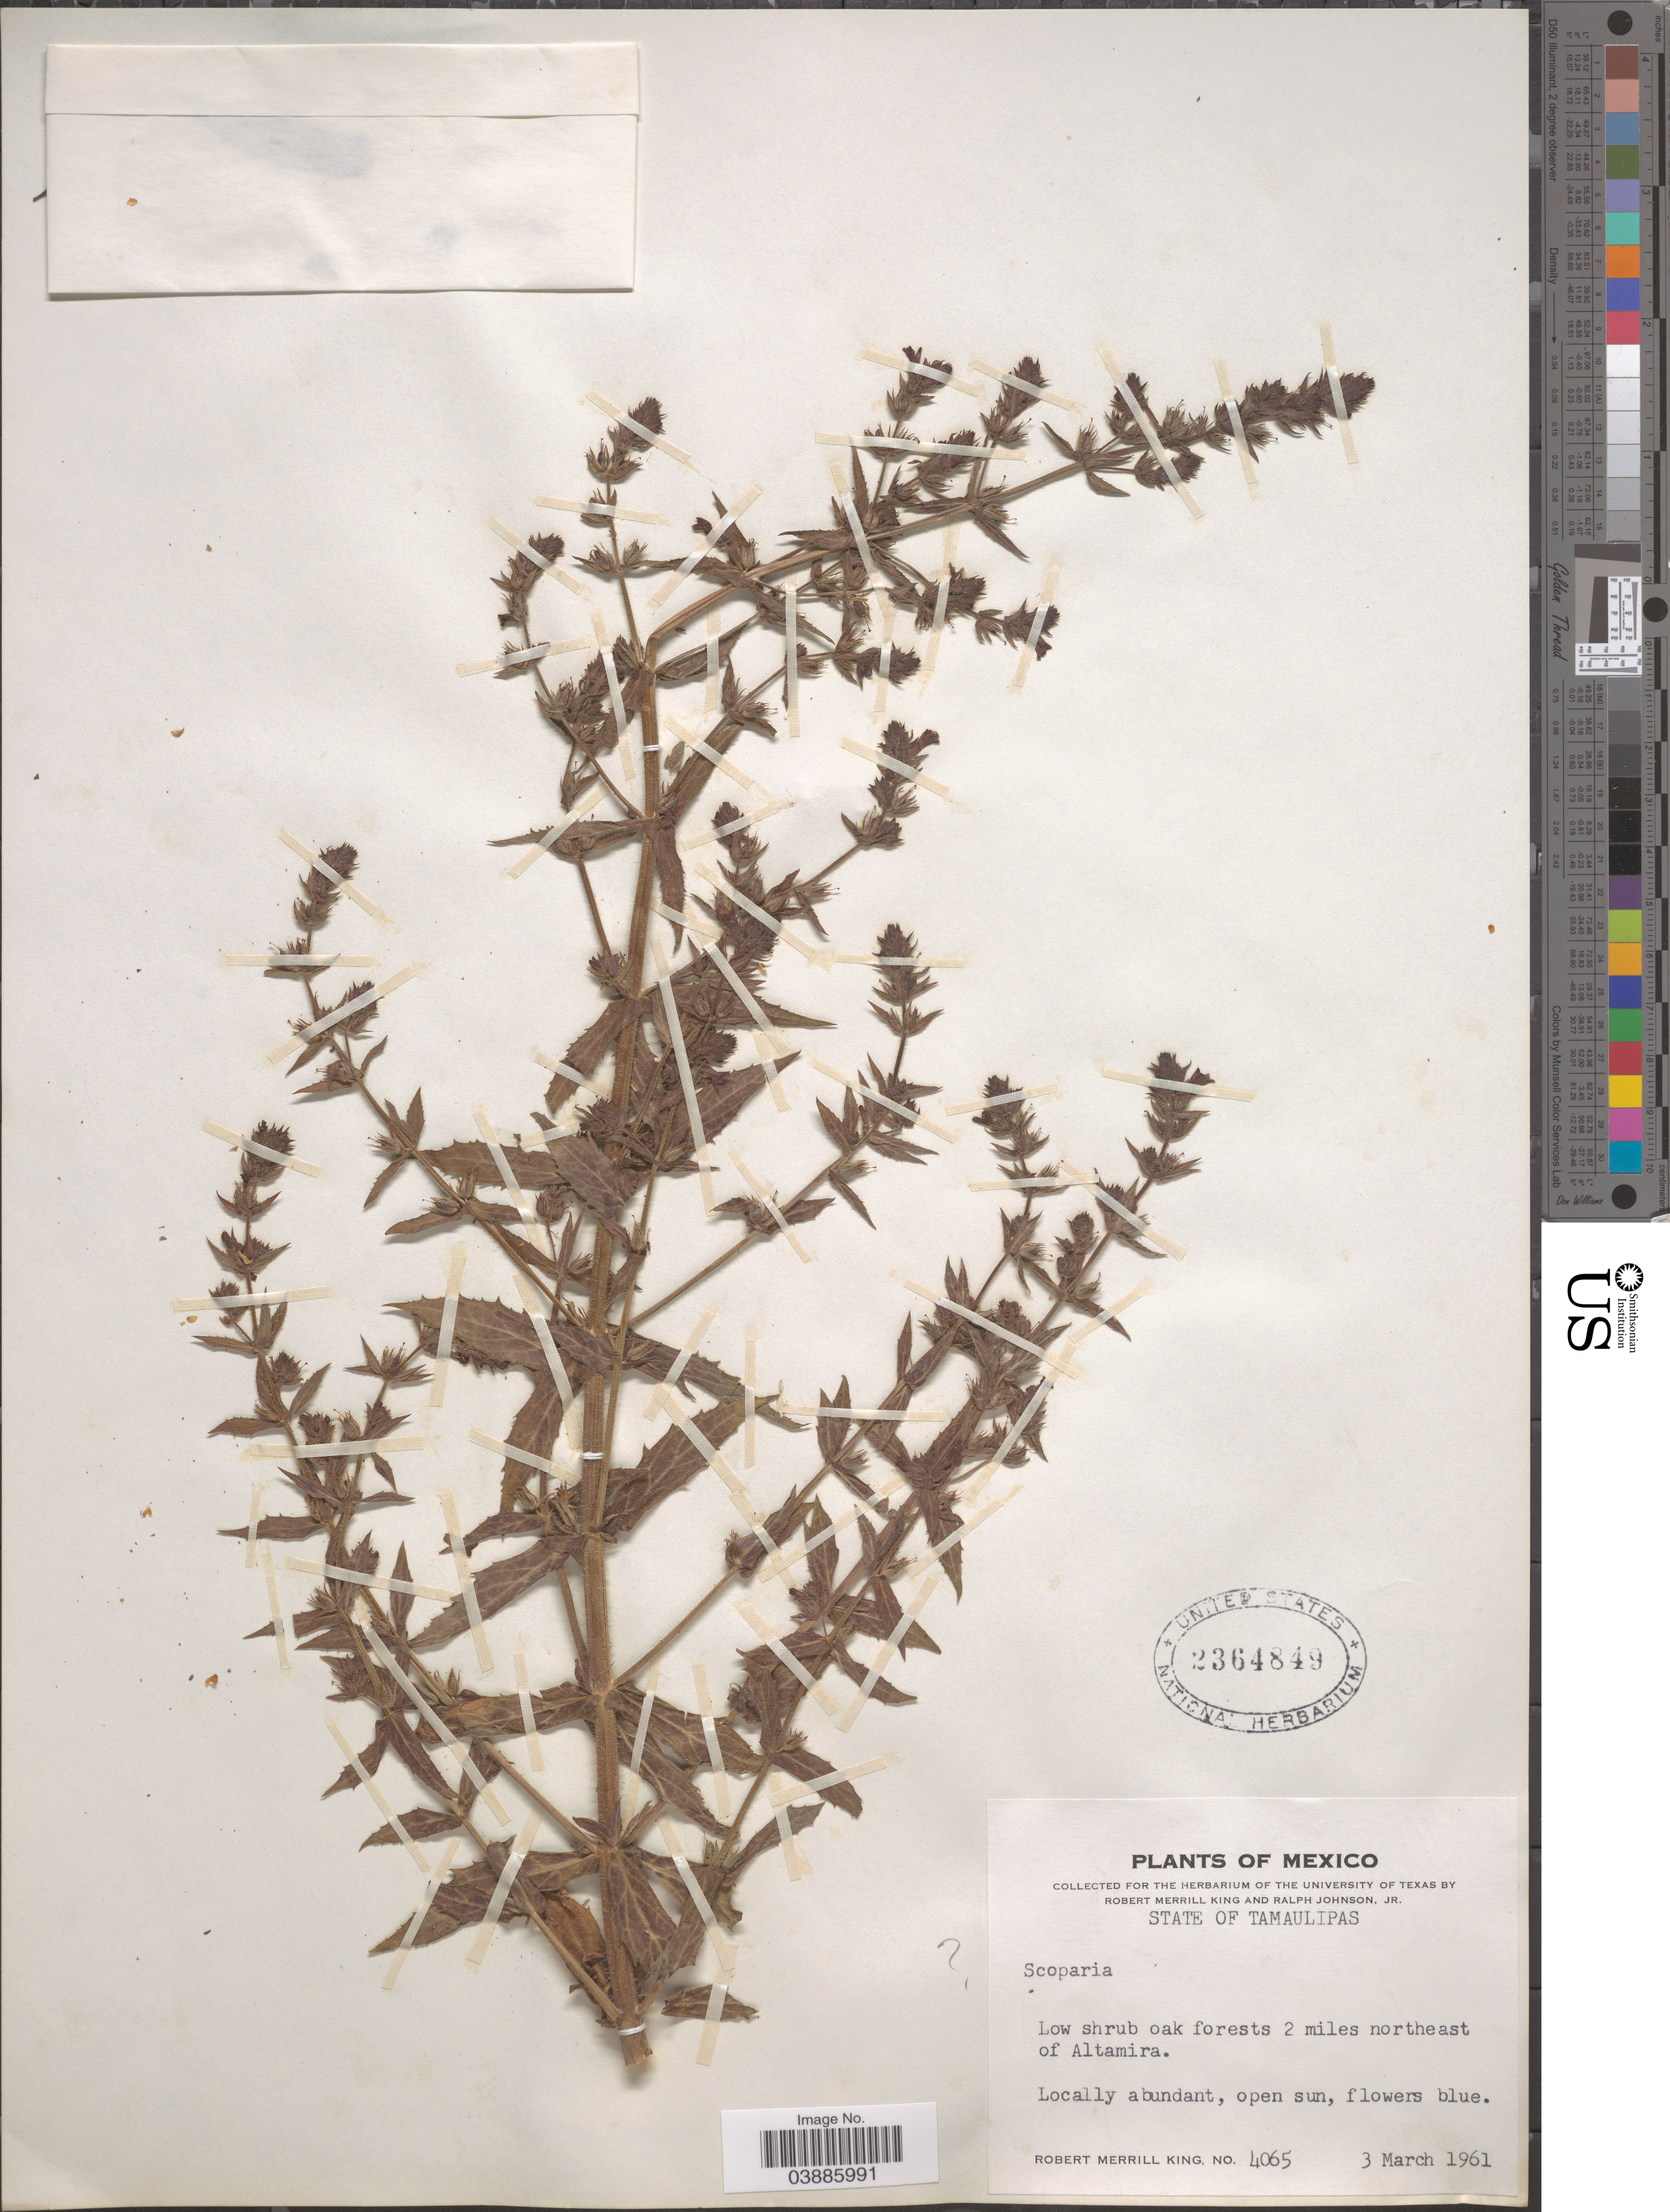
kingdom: Plantae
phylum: Tracheophyta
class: Magnoliopsida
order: Lamiales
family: Plantaginaceae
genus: Scoparia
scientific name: Scoparia dulcis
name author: L.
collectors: R. M. King & R. Johnson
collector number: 4065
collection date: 1961-03-03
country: Mexico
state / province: Tamaulipas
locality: Low shrub oak forests 2 miles northeast of Altamira.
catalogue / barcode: US 2364849